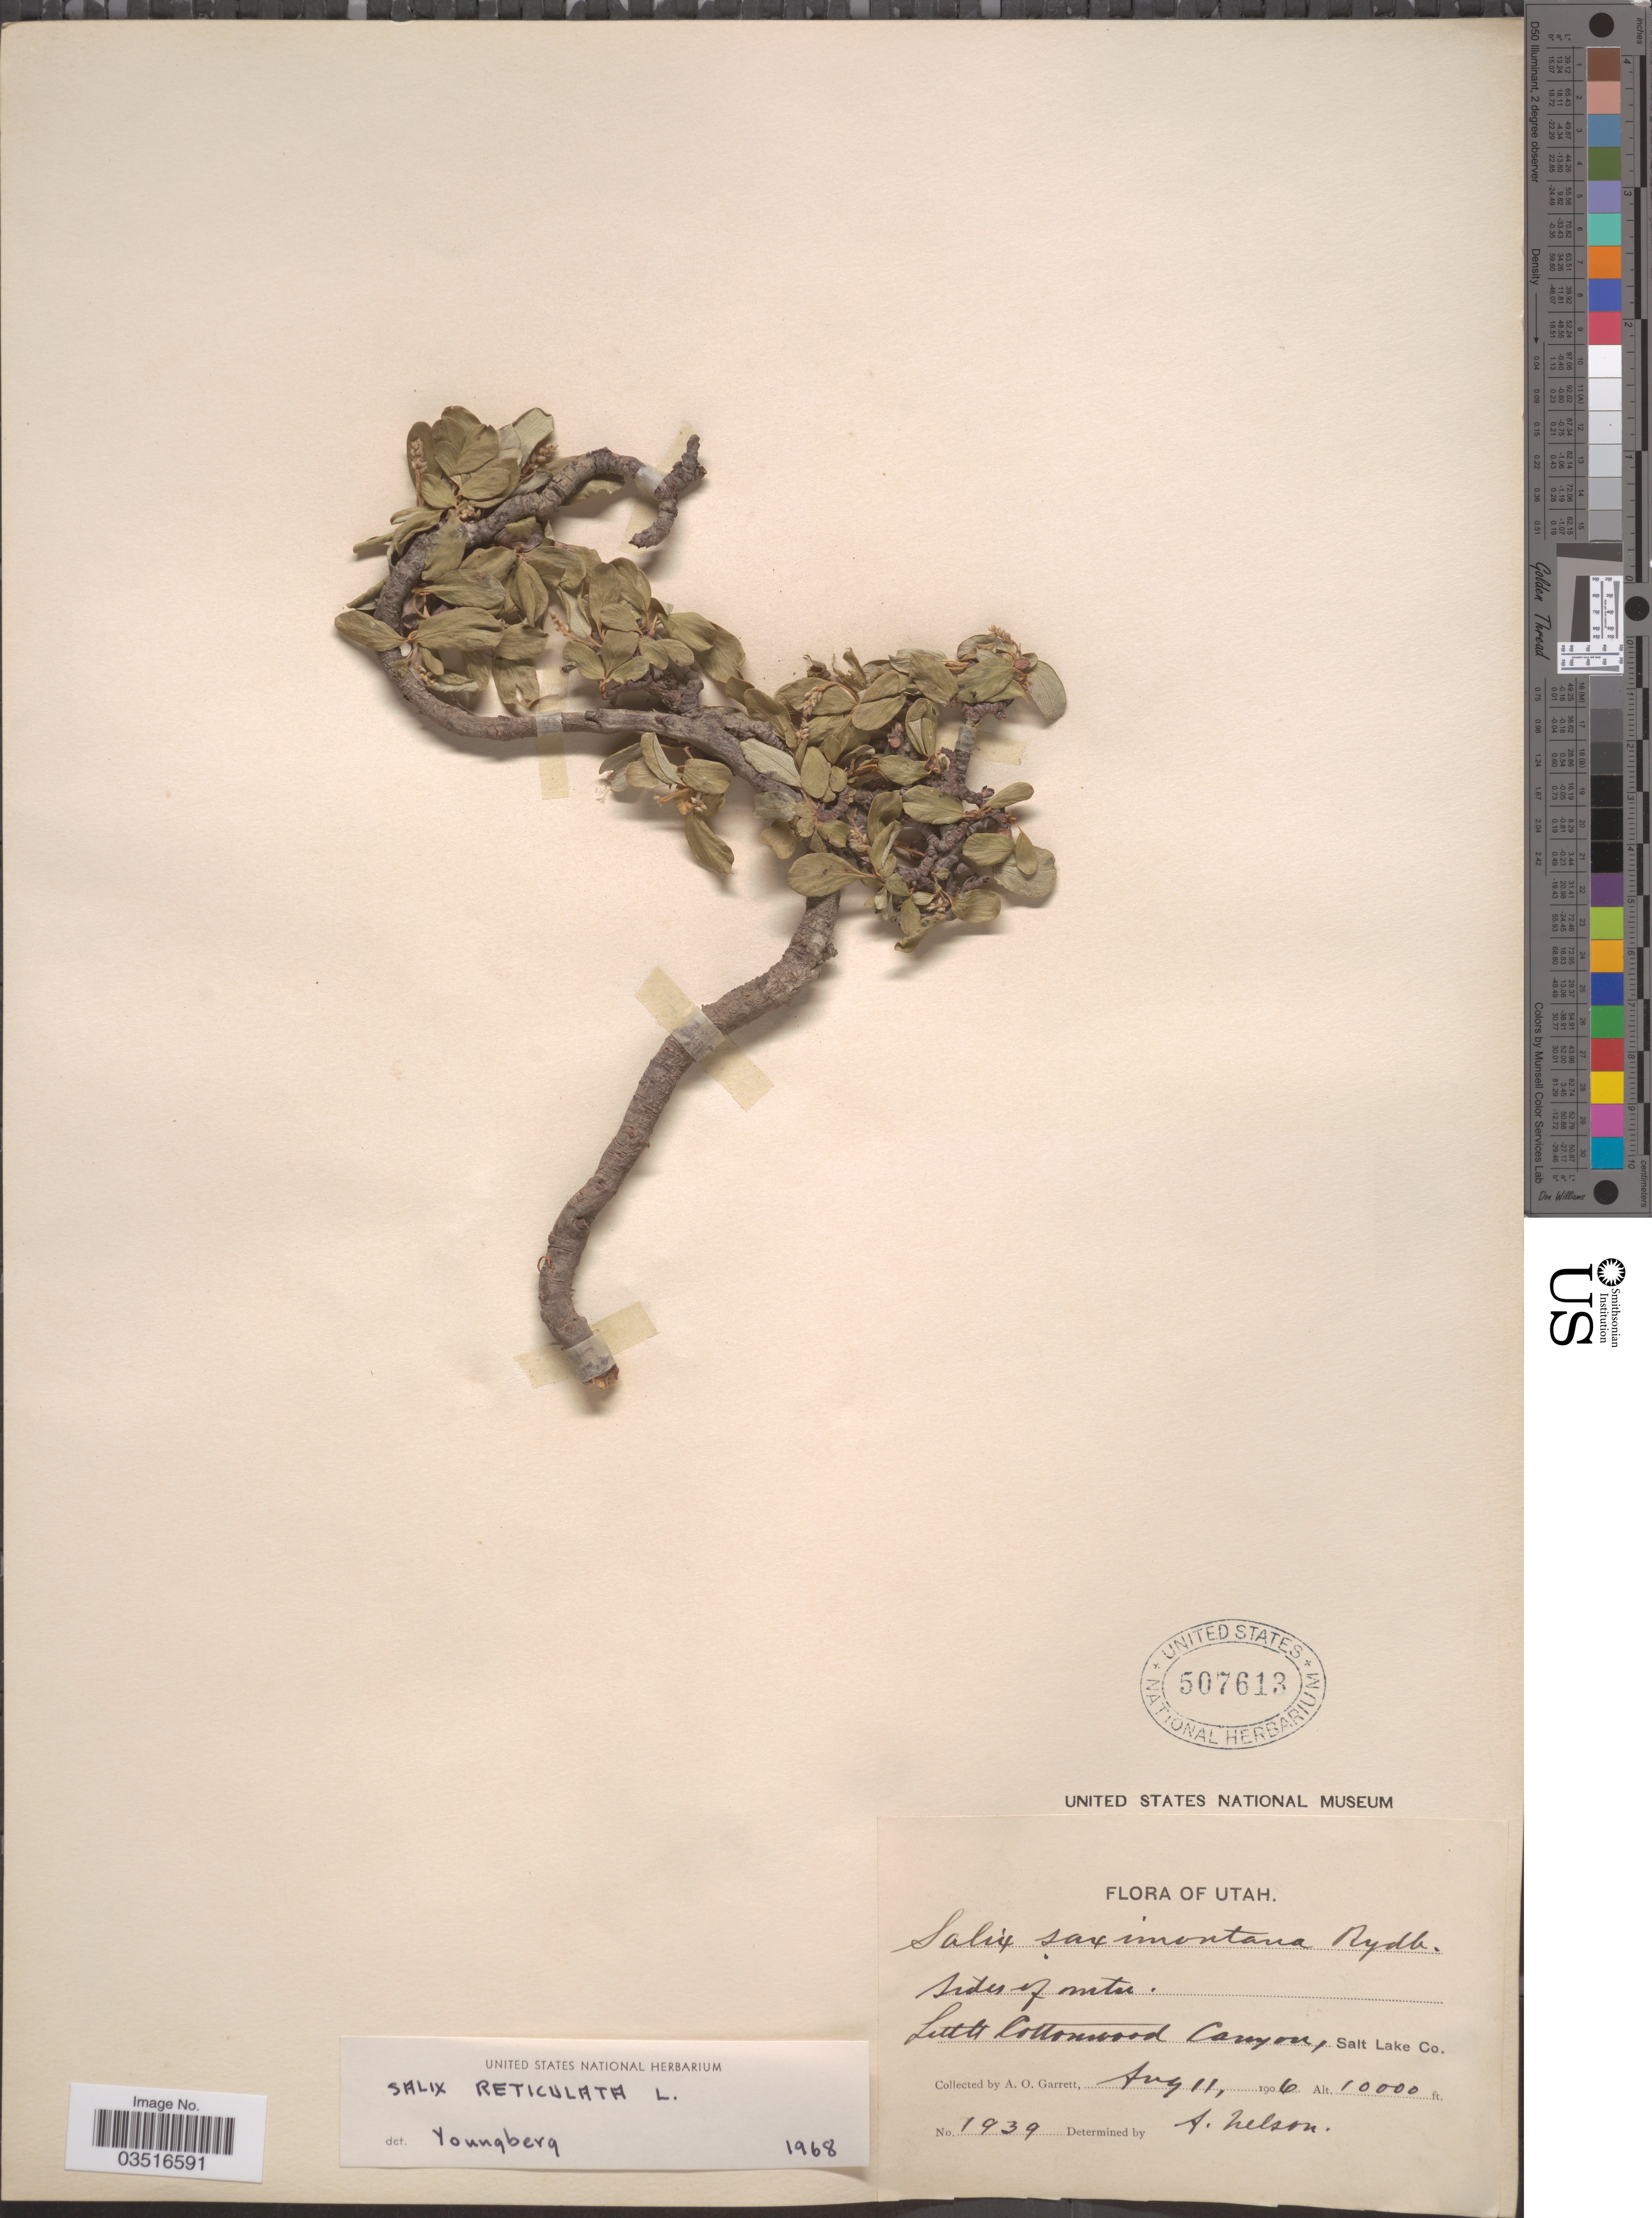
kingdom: Plantae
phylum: Tracheophyta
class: Magnoliopsida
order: Malpighiales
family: Salicaceae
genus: Salix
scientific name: Salix reticulata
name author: L.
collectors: A. O. Garrett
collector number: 1939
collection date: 1906-08-11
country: United States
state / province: Utah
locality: Sides of mtn. Little Cottonwood Canyon, Salt Lake Co.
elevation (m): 3048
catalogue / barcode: US 507613